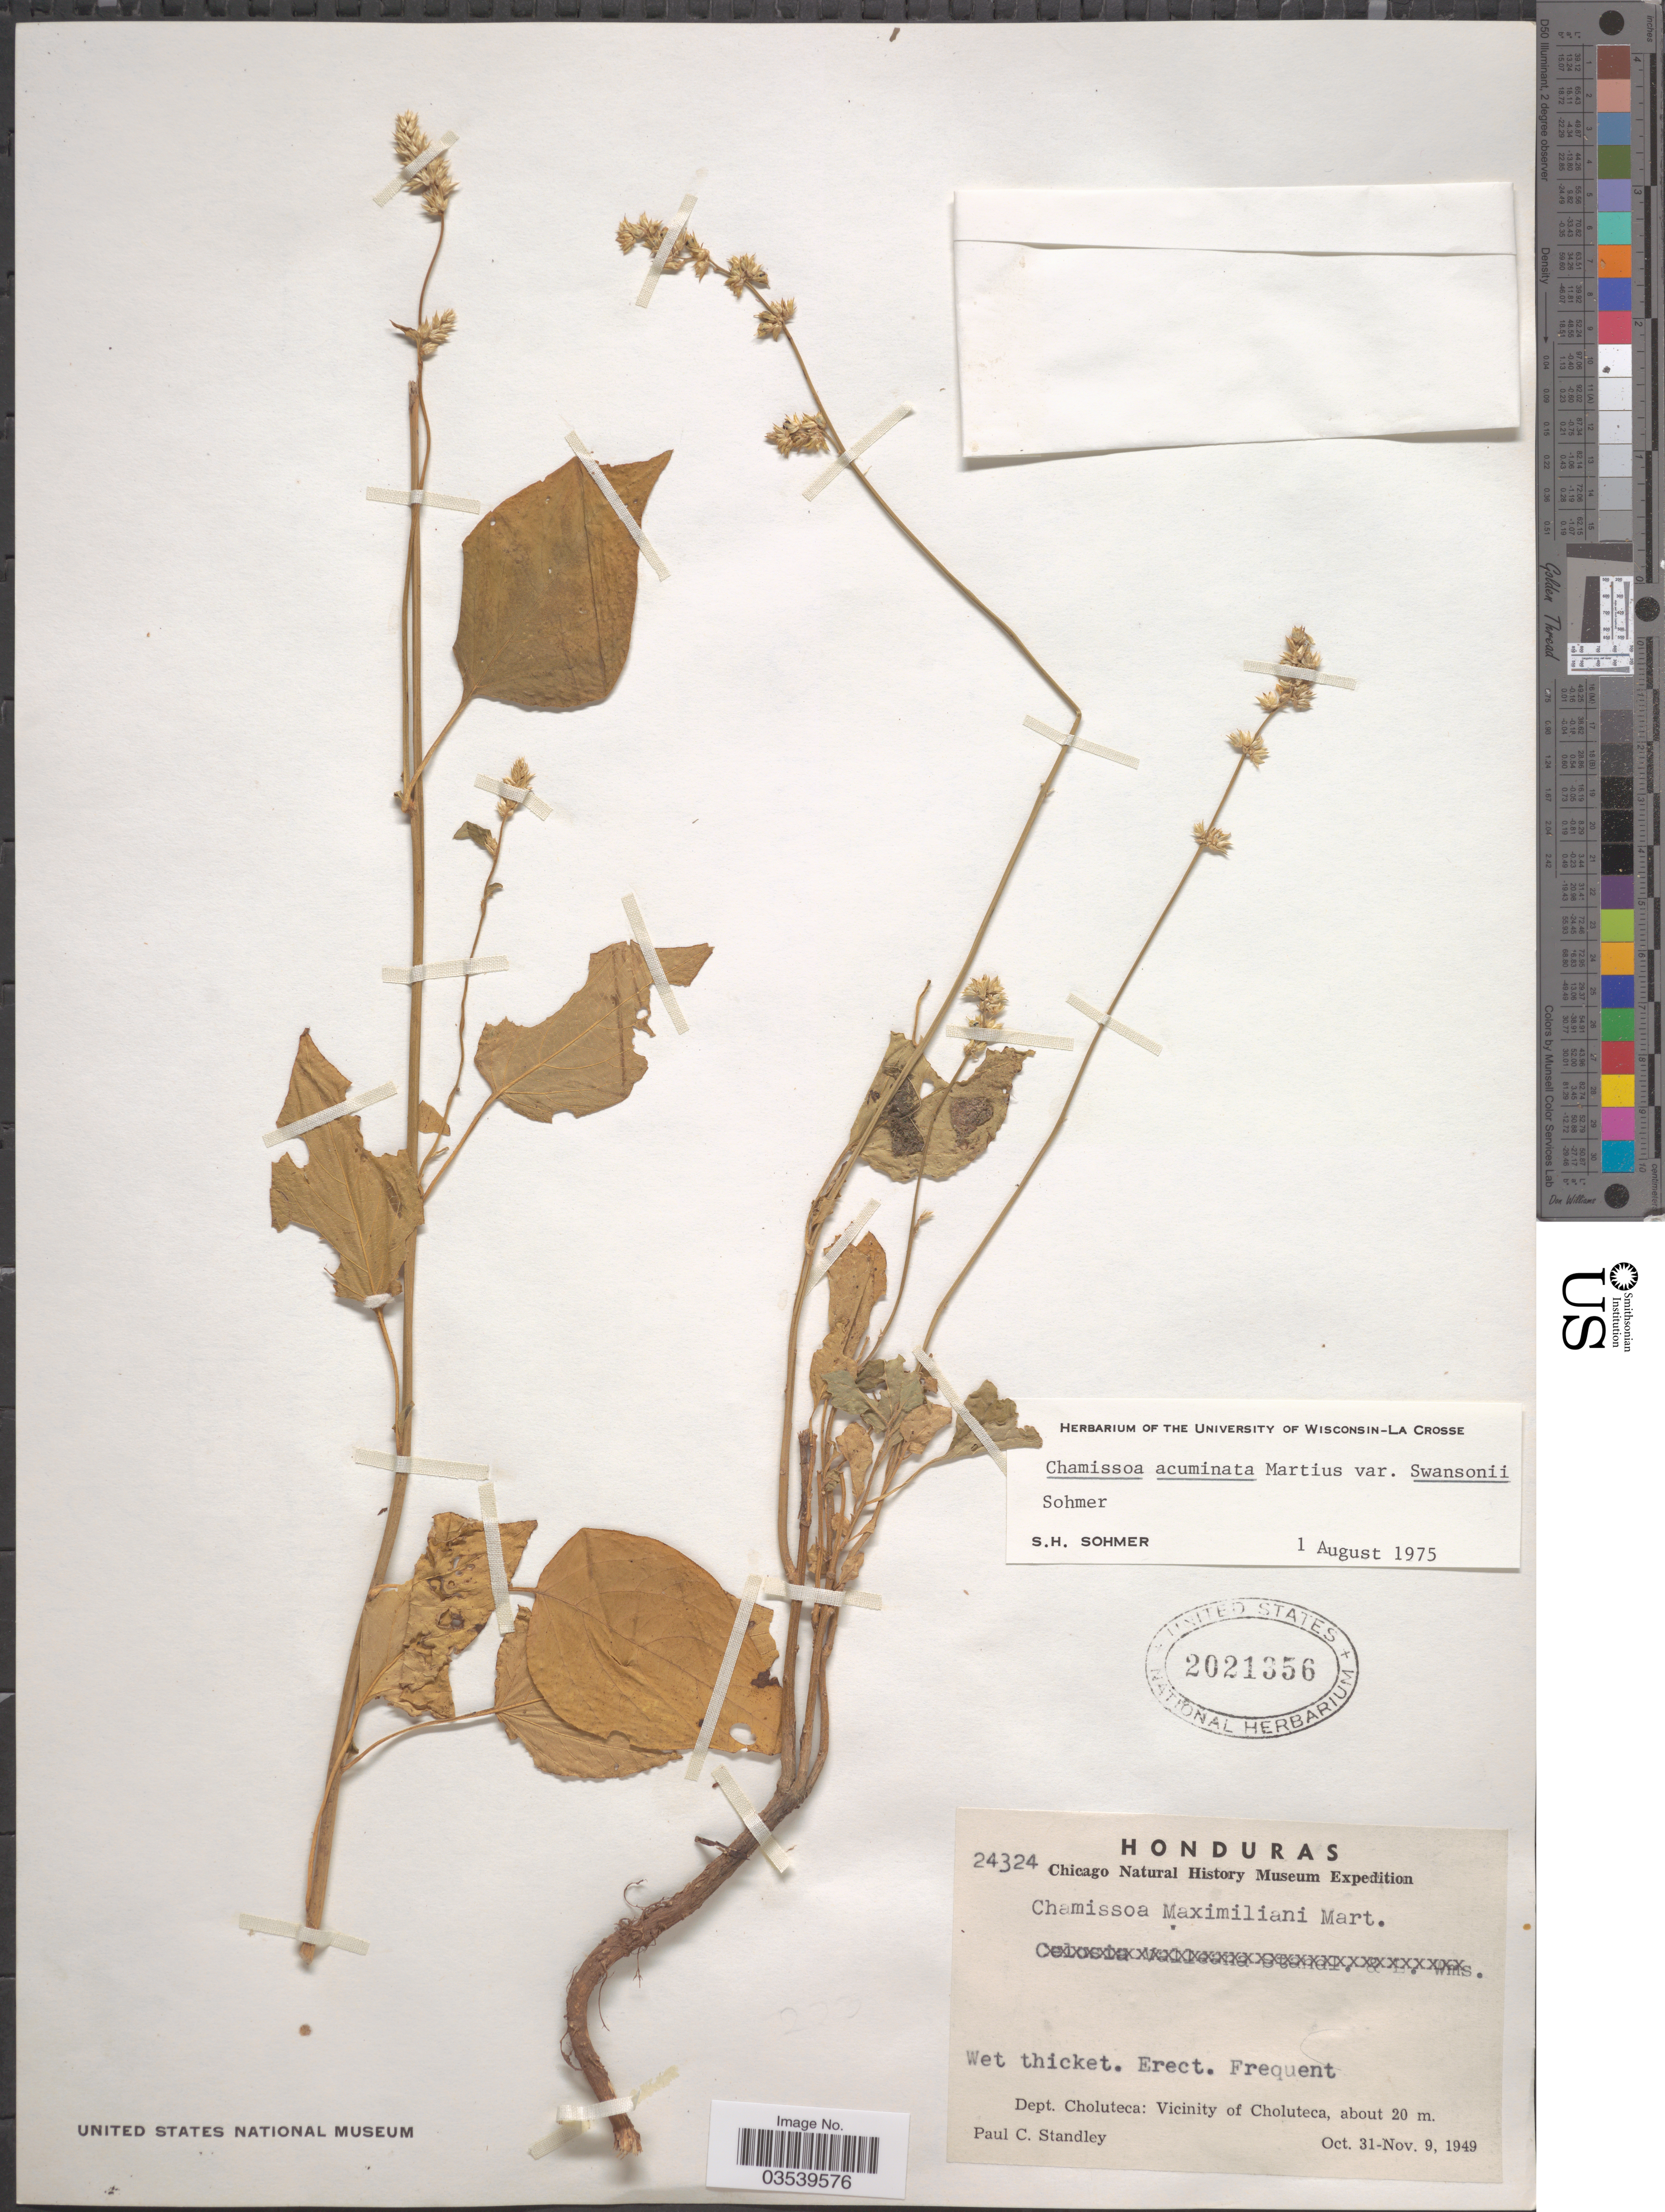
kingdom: Plantae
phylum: Tracheophyta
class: Magnoliopsida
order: Caryophyllales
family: Amaranthaceae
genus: Chamissoa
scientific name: Chamissoa acuminata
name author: Mart.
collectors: P. C. Standley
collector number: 24324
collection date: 1949-10-31/1949-11-09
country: Honduras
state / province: Choluteca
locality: Dept. Choluteca: Vicinity of Choluteca.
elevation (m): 20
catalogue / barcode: US 2021356